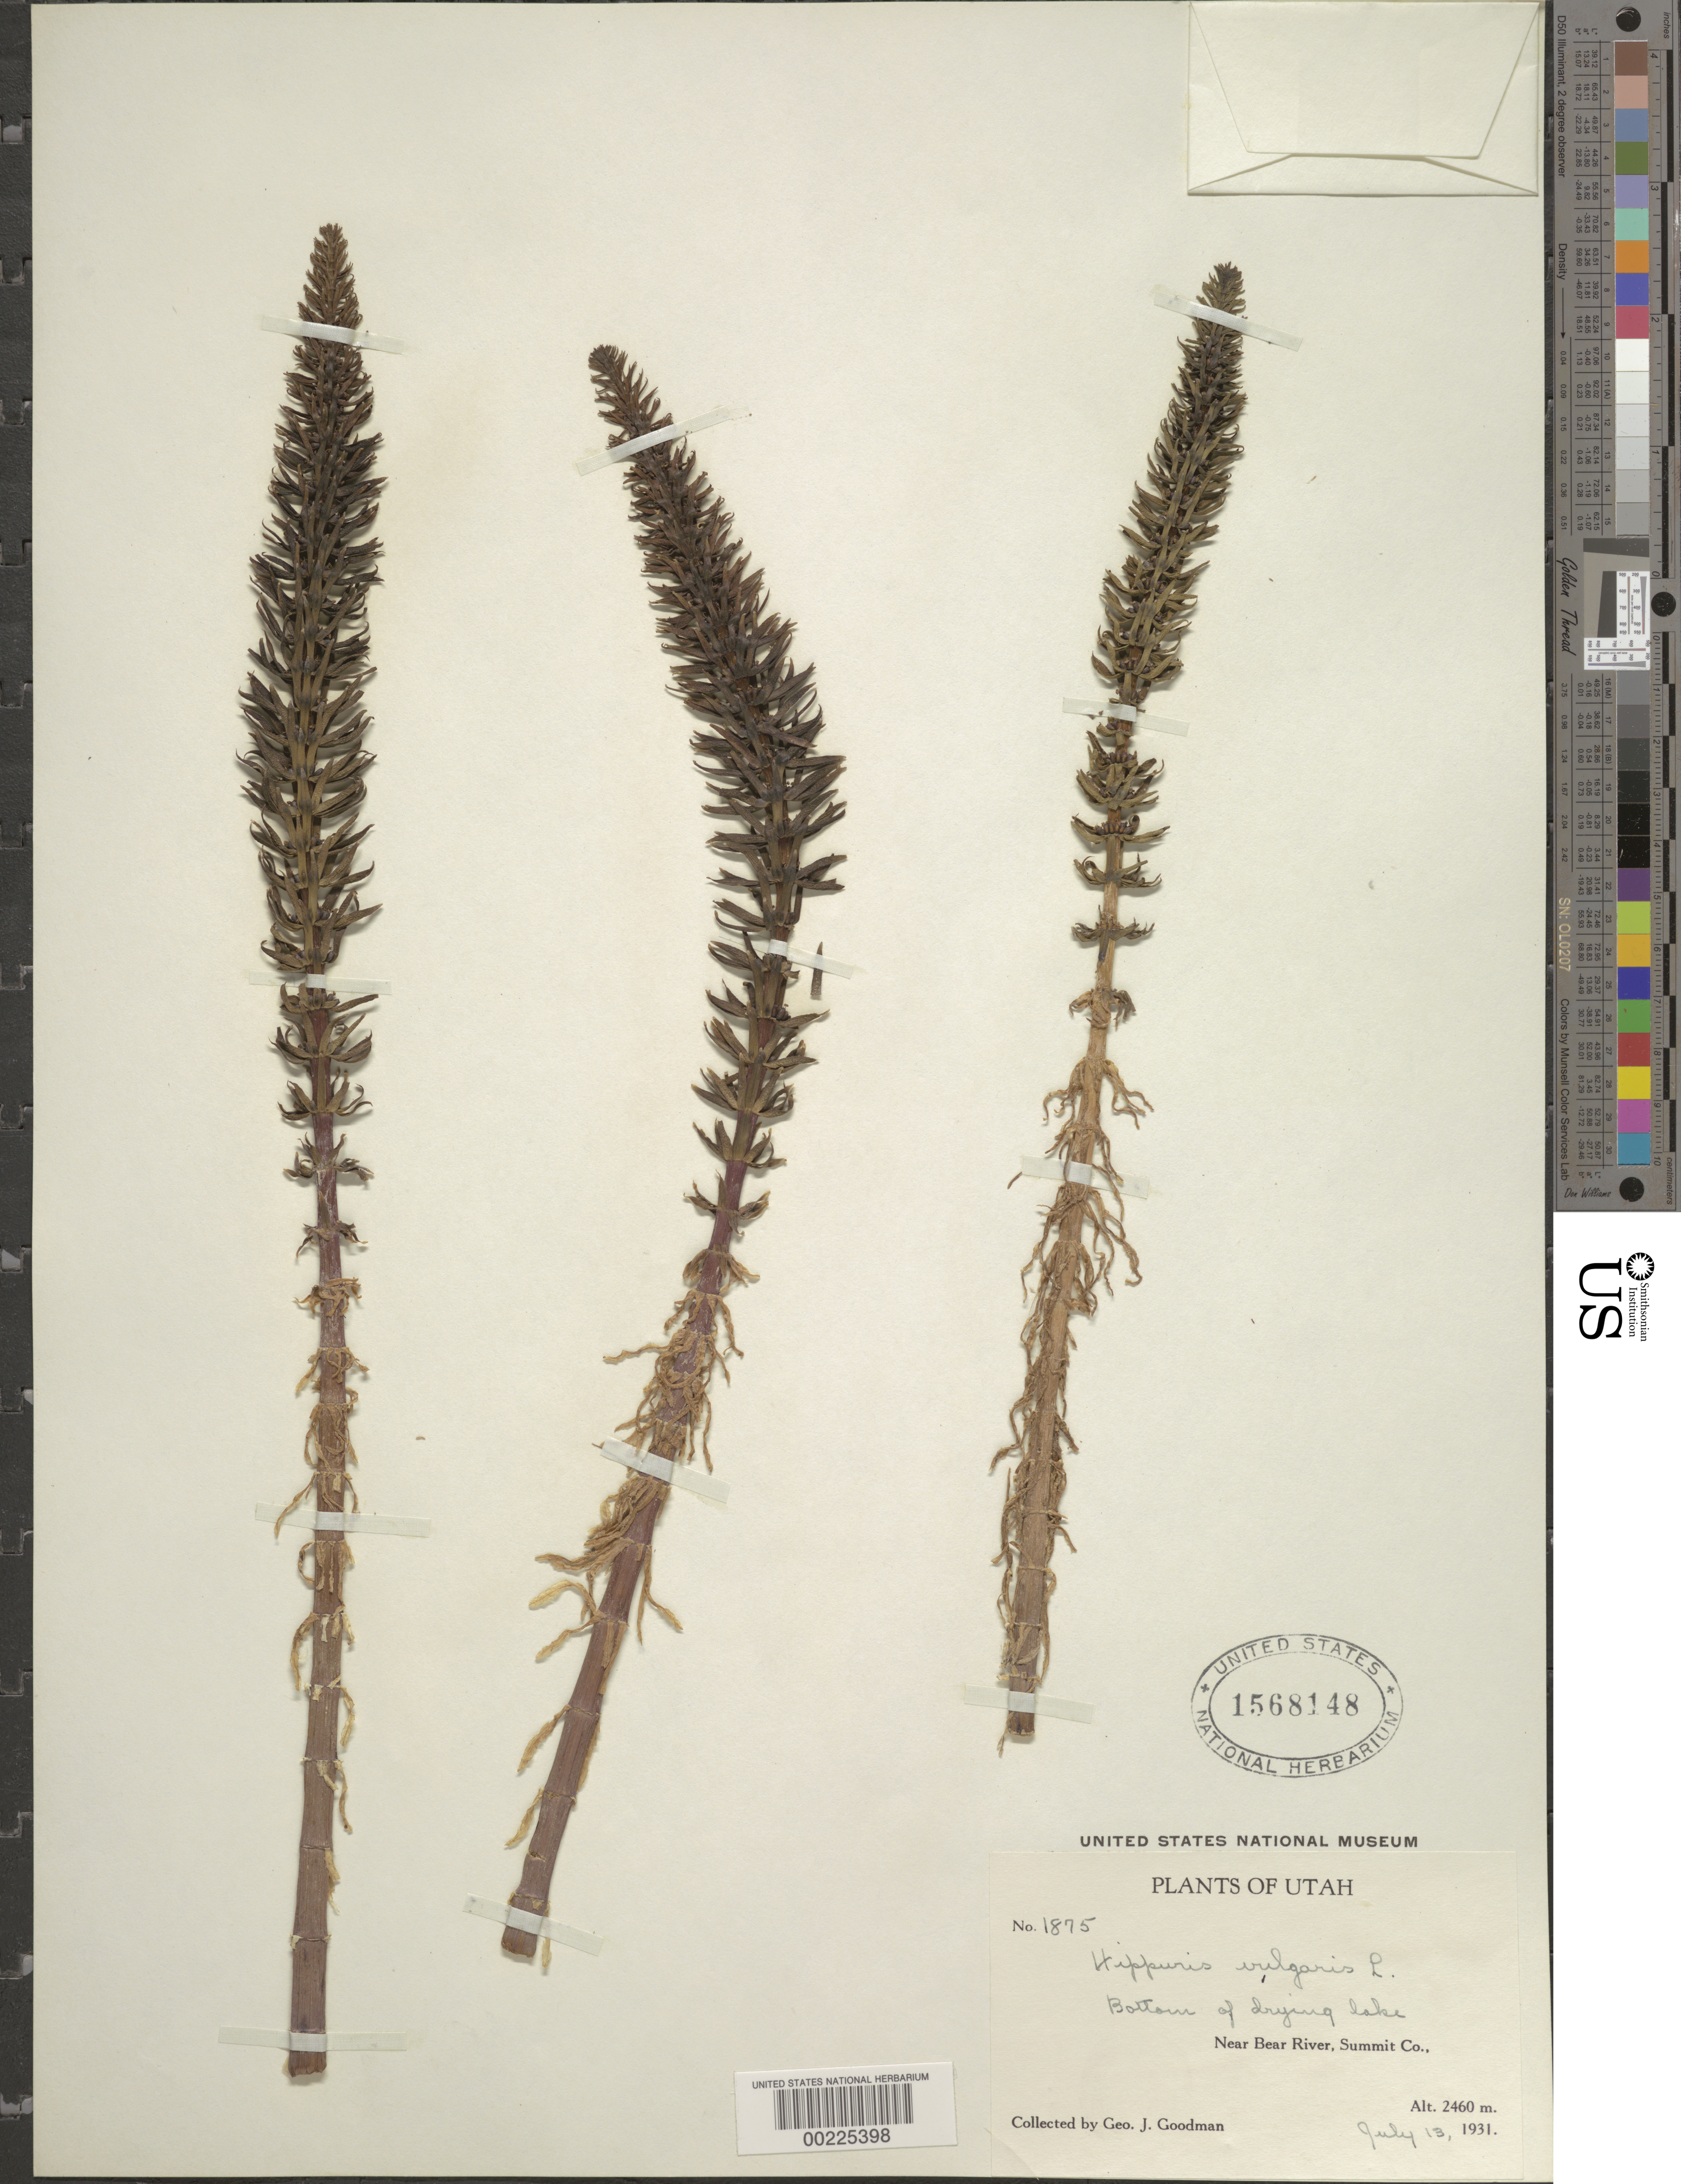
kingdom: Plantae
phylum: Tracheophyta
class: Magnoliopsida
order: Lamiales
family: Plantaginaceae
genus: Hippuris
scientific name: Hippuris tetraphylla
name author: L. f.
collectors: G. J. Goodman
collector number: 1875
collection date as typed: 13 Jul 1931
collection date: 1931-07-13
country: United States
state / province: Utah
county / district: Summit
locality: Near bear river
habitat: Bottom of drying lake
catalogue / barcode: US 1568148